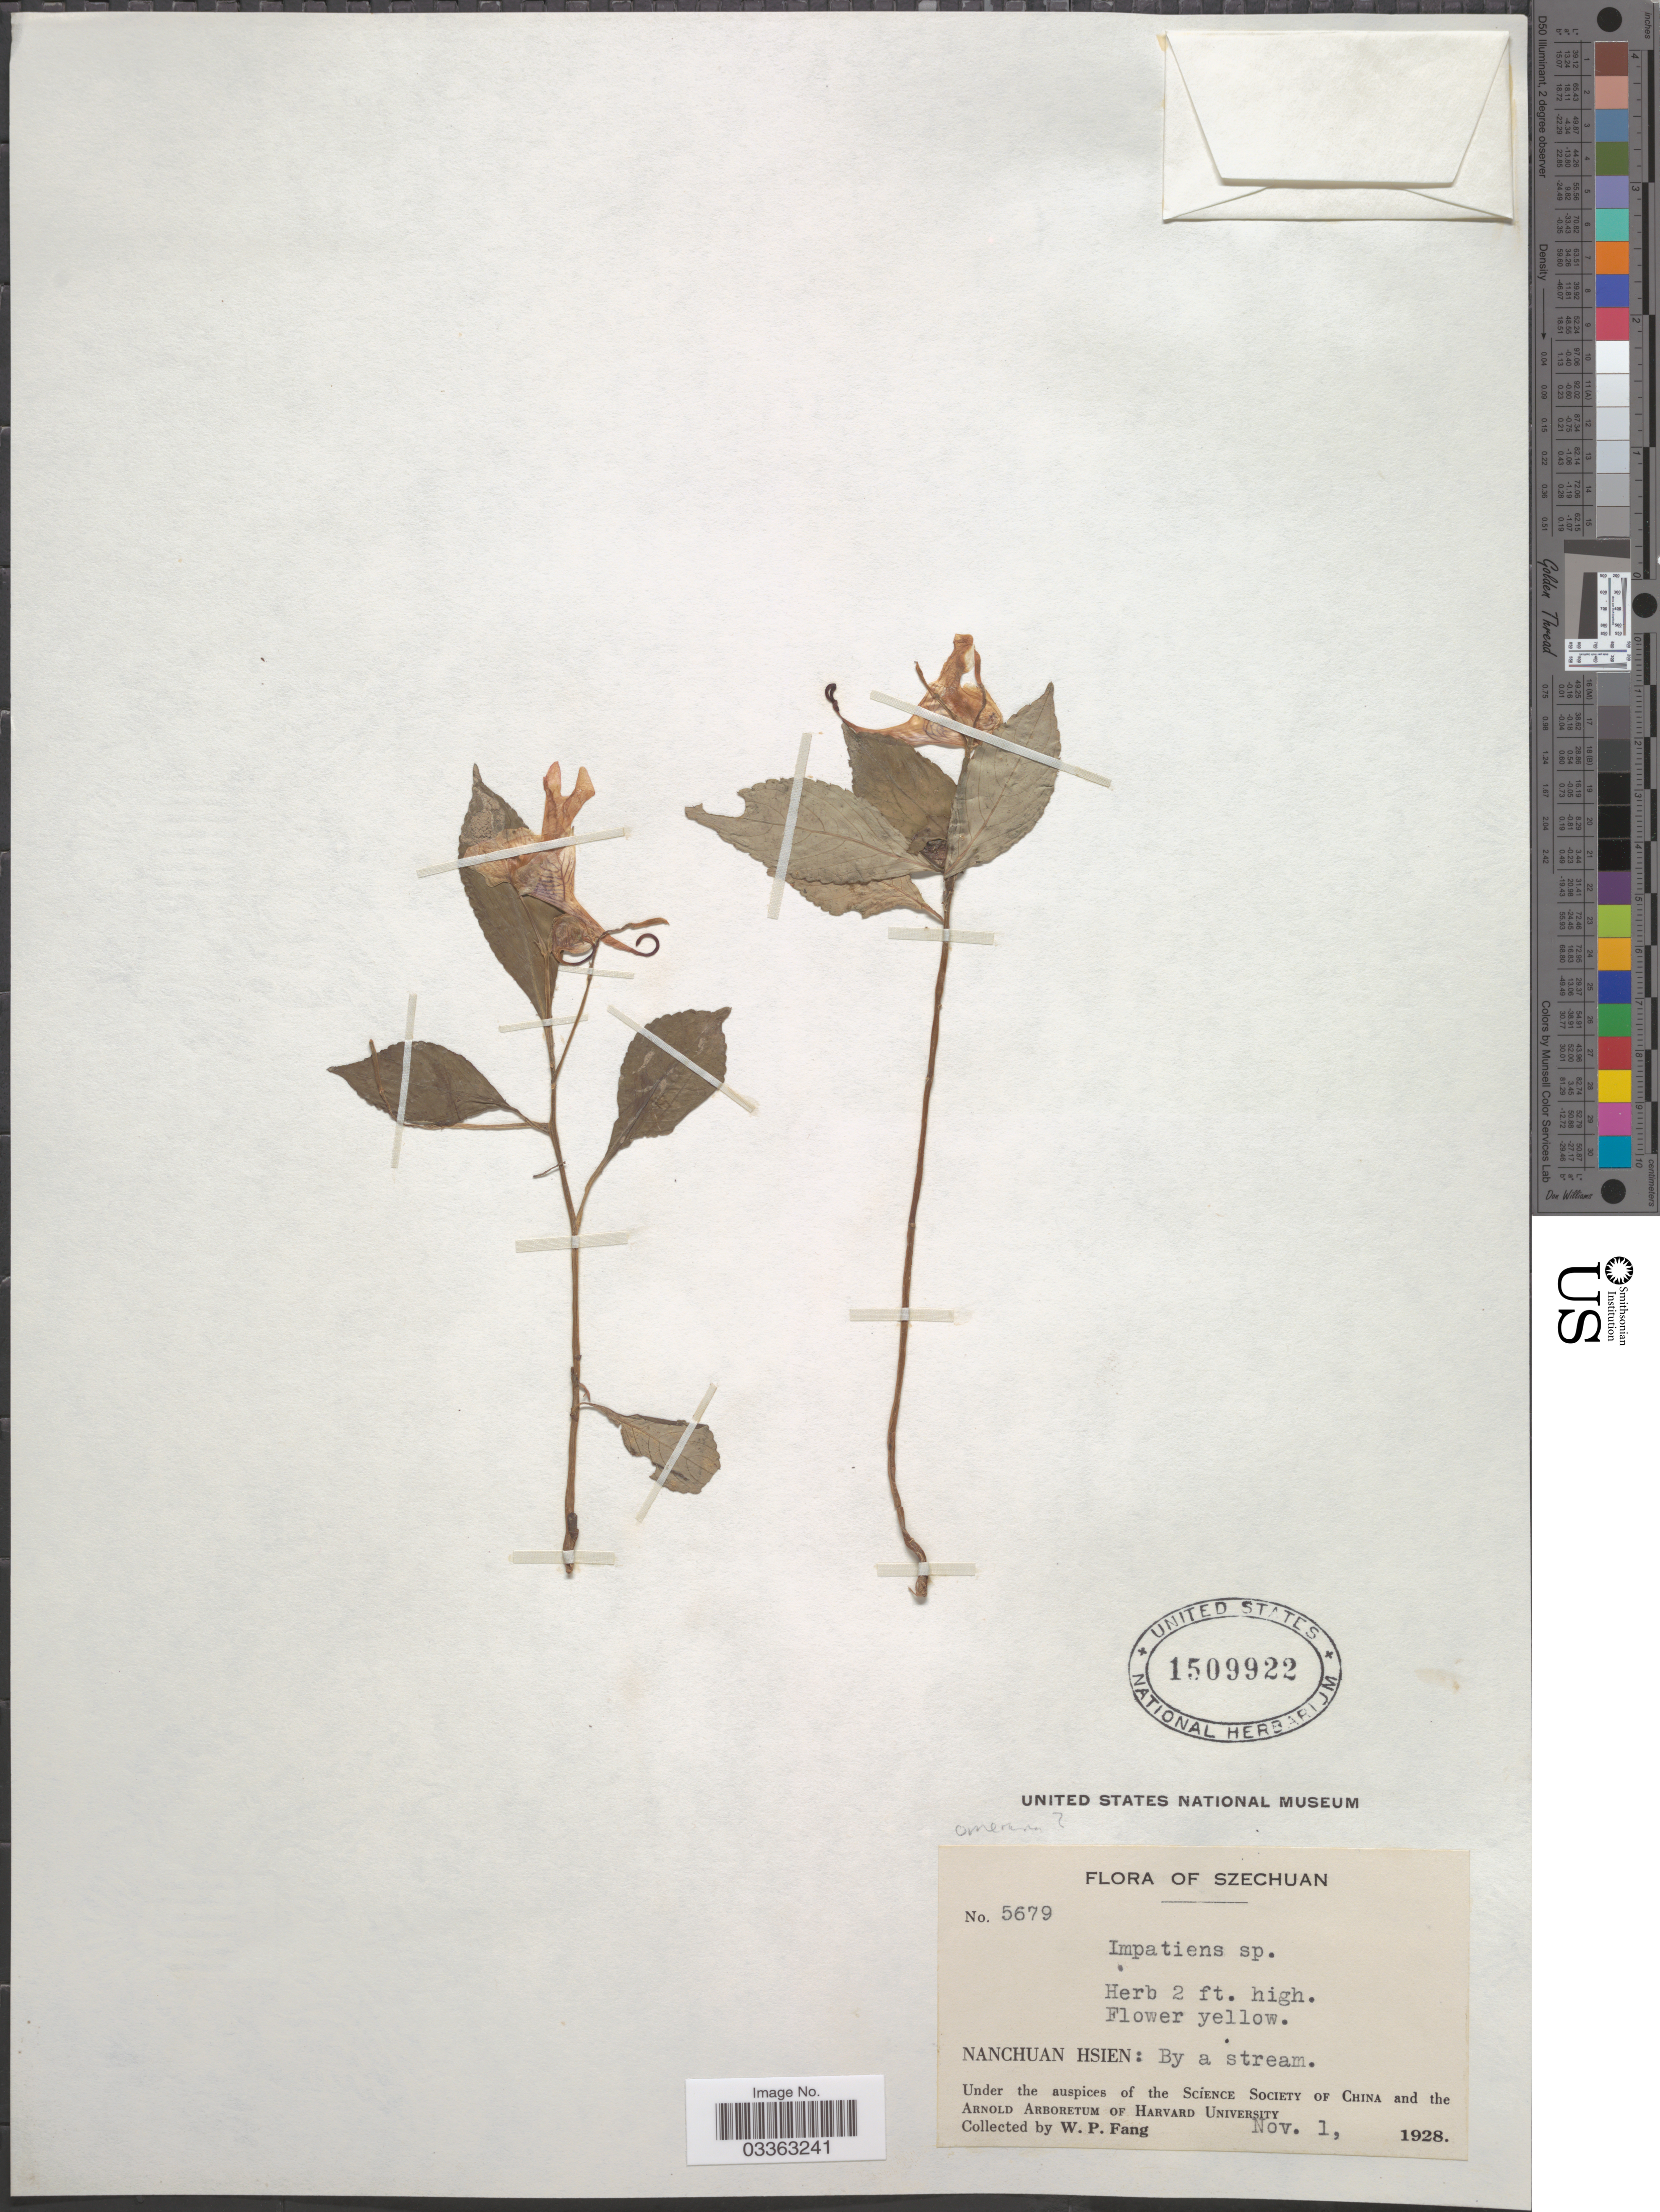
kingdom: Plantae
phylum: Tracheophyta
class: Magnoliopsida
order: Ericales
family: Balsaminaceae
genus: Impatiens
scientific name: Impatiens sp.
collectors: W. P. Fang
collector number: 5679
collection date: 1928-11-01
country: China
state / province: Sichuan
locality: Szechuan. Nanchuan Hsien.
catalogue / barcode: US 1509922